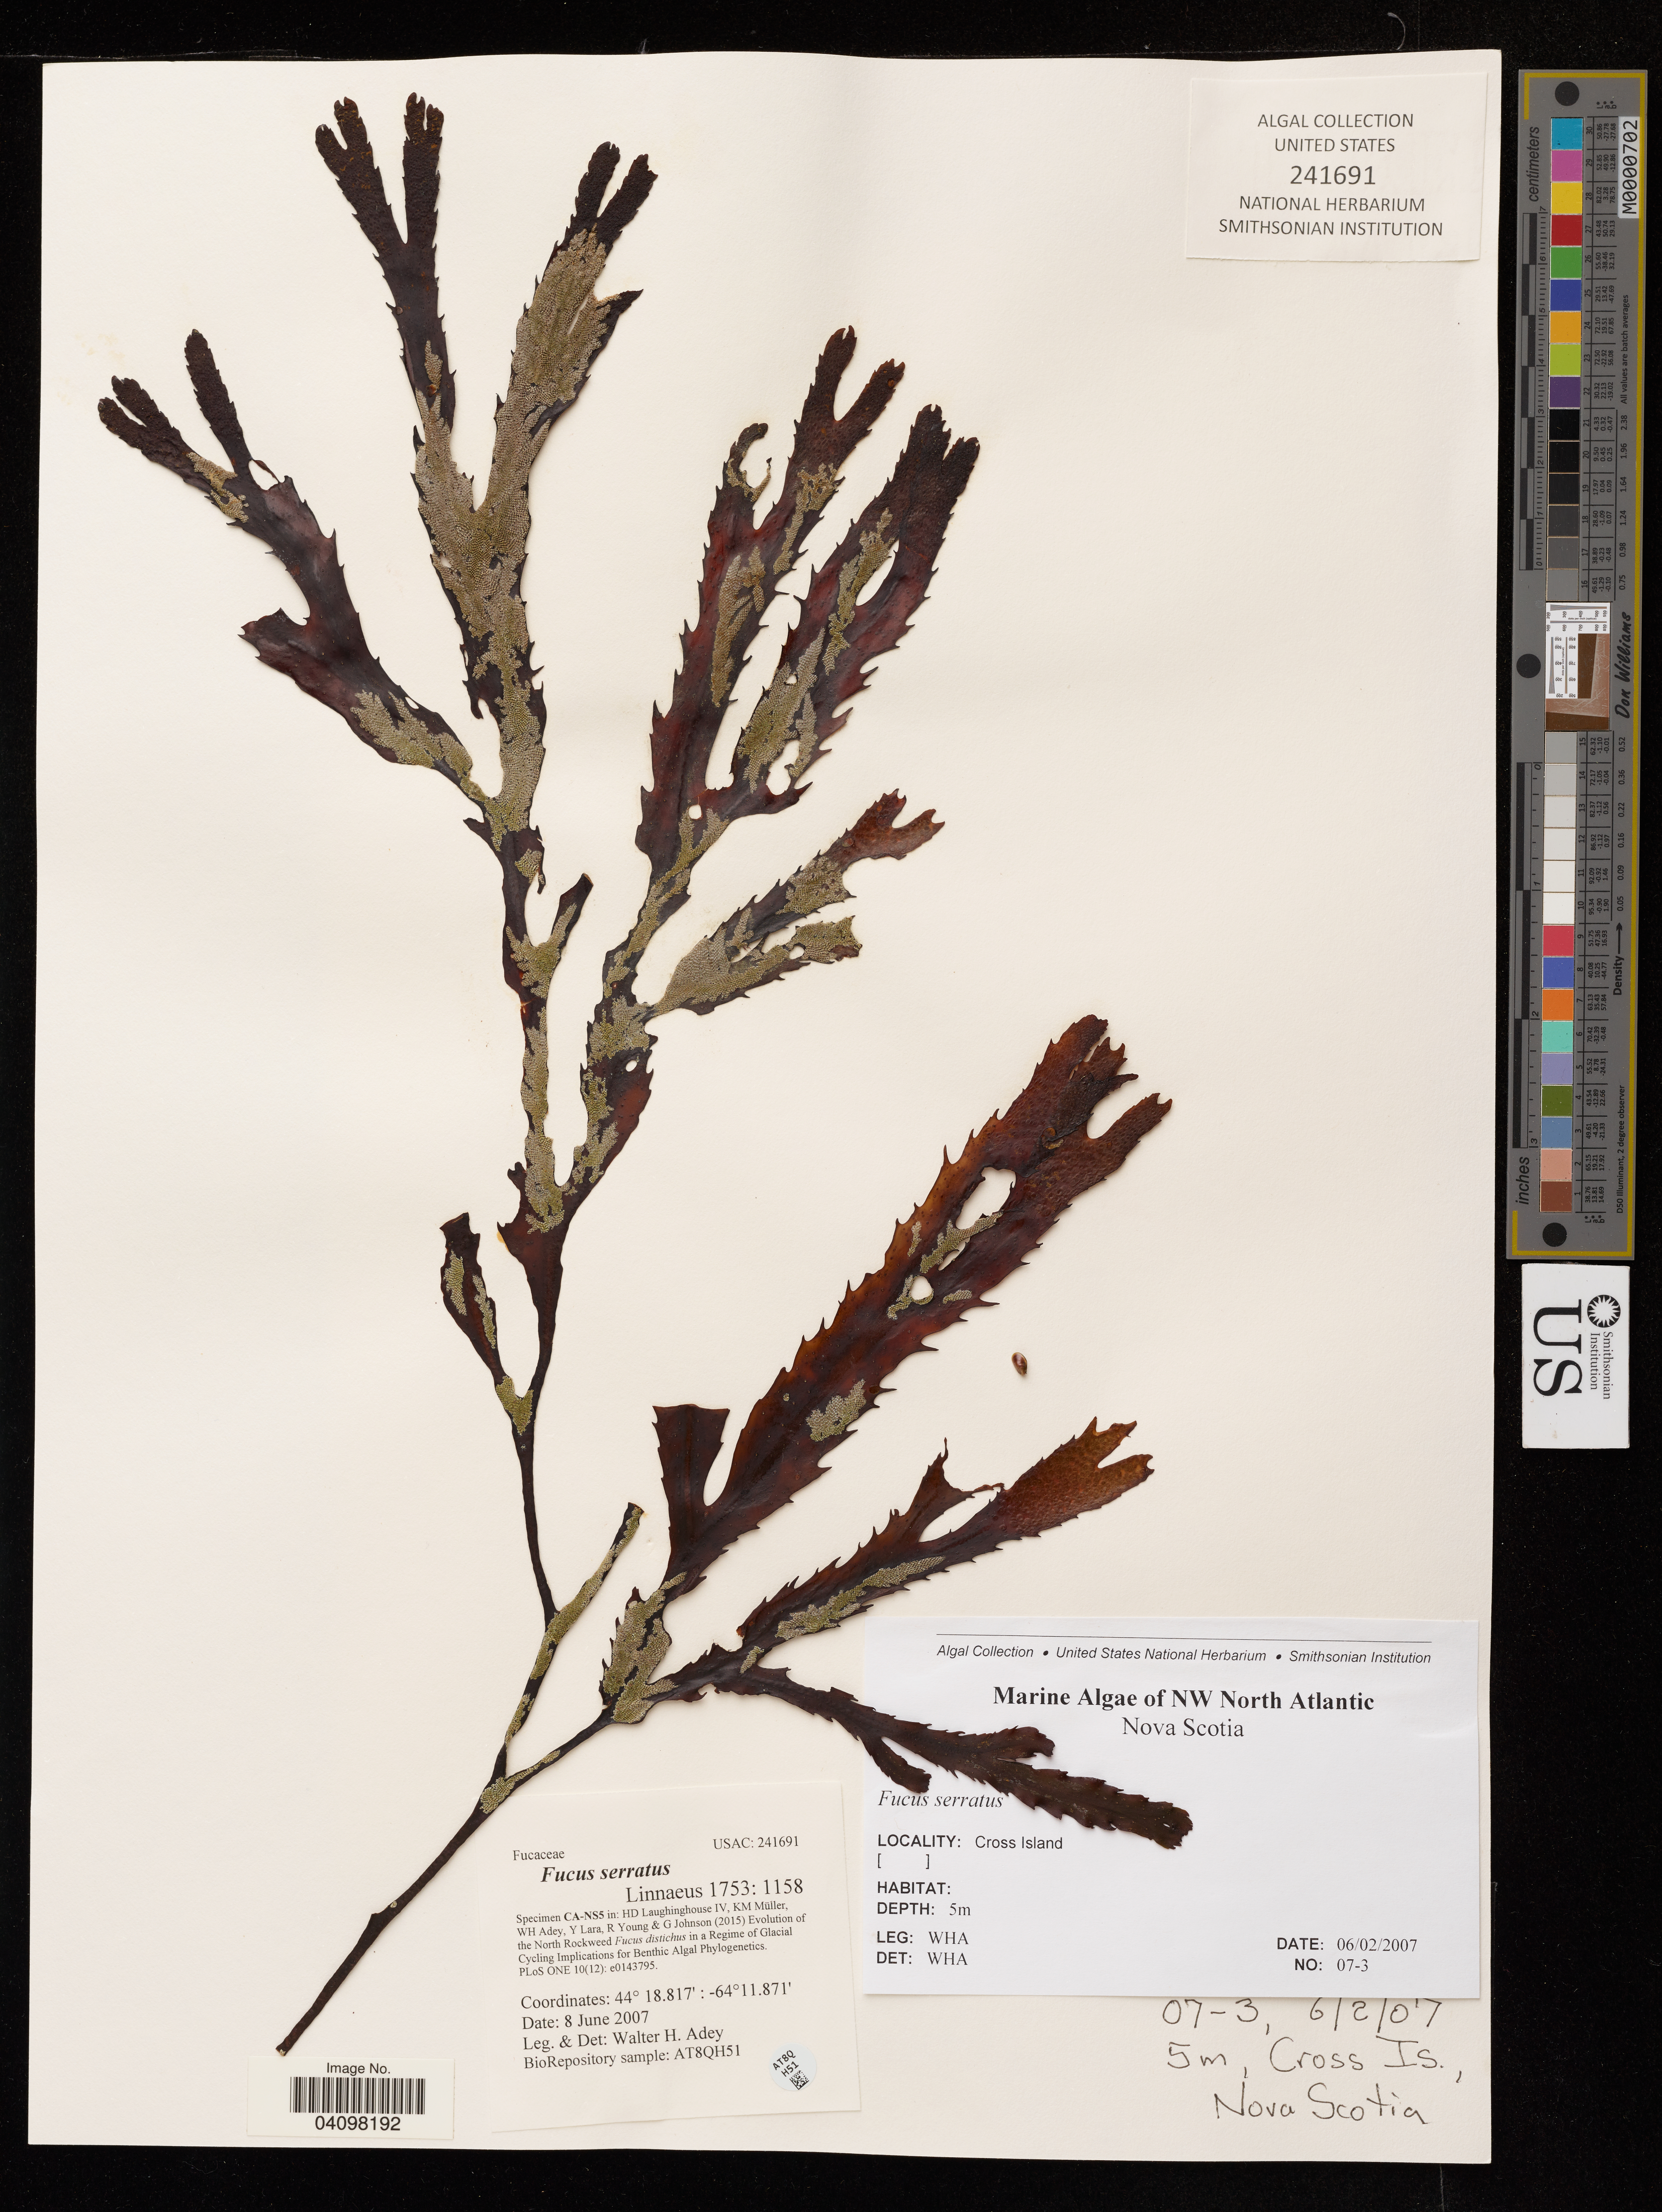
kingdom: Chromista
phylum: Ochrophyta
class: Phaeophyceae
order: Fucales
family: Fucaceae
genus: Fucus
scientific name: Fucus serratus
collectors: W. H. Adey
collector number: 241691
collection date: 2007-06-08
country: Canada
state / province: Nova Scotia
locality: Cross Island.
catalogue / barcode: US 241691